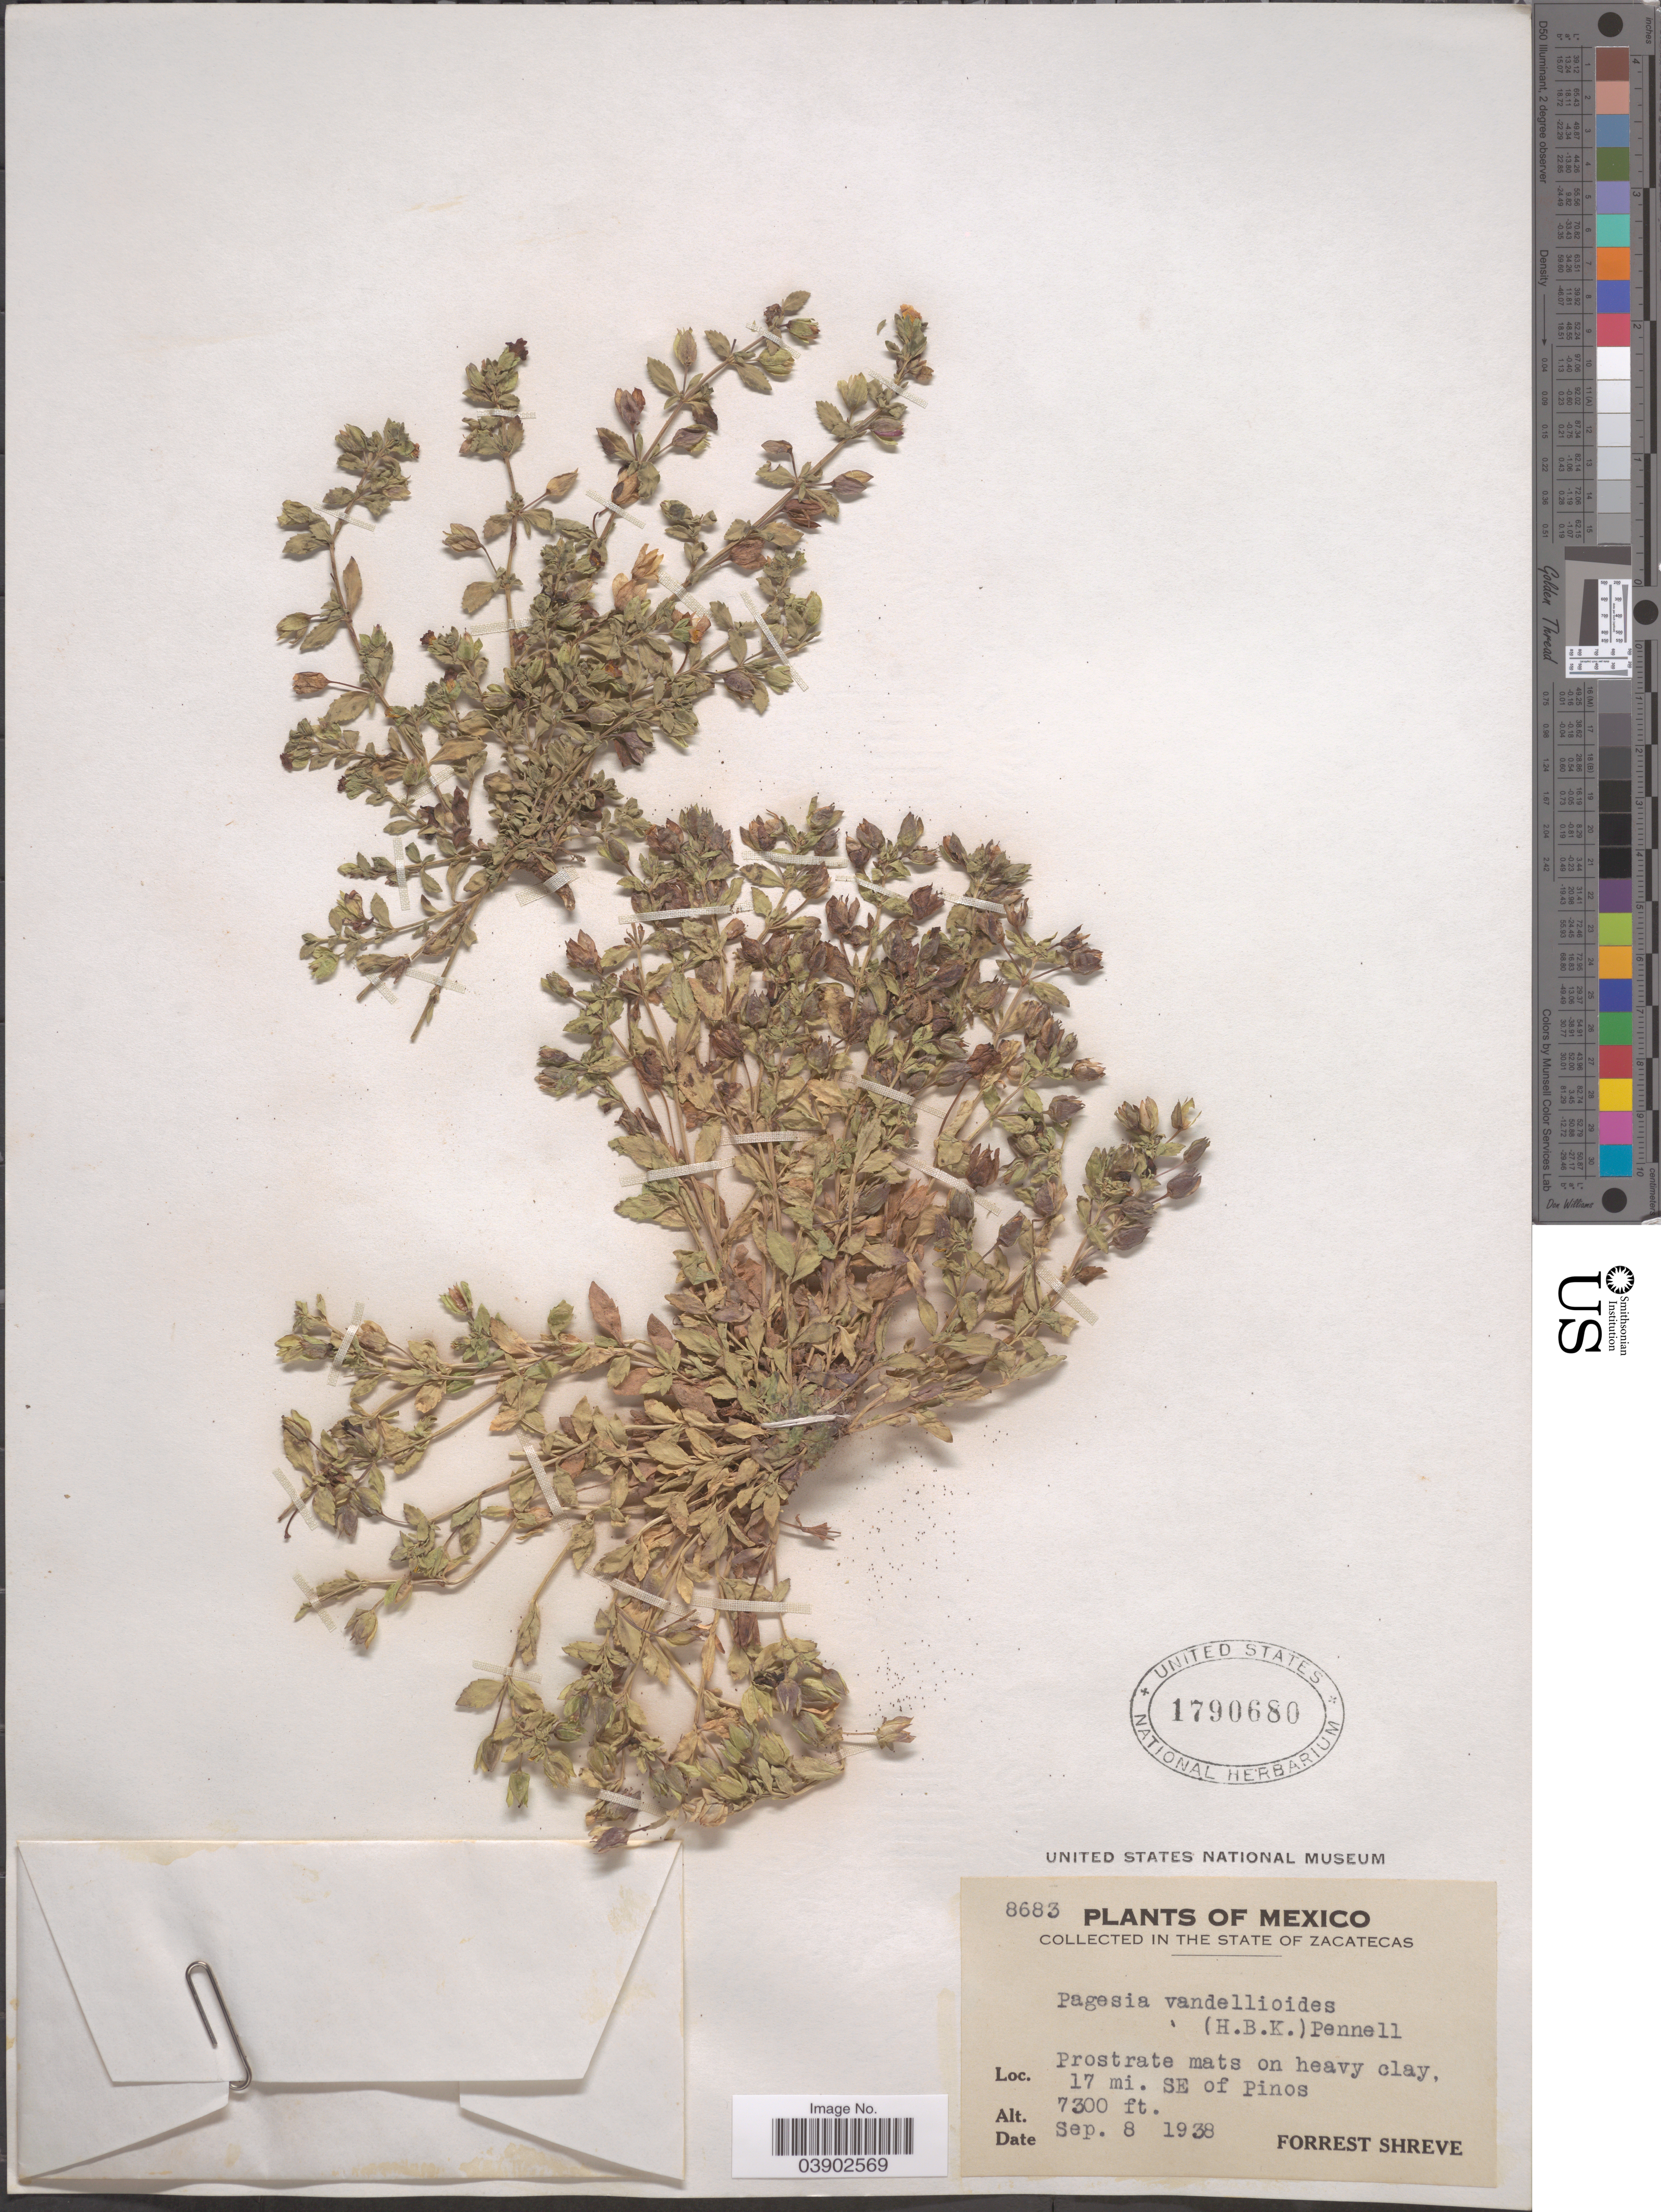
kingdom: Plantae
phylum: Tracheophyta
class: Magnoliopsida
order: Lamiales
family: Plantaginaceae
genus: Mecardonia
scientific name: Mecardonia procumbens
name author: (Mill.) Small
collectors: F. Shreve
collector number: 8683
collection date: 1938-09-08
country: Mexico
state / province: Zacatecas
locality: Prostate mats on heavy clay. 17 mi. SE of Pinos.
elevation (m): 2225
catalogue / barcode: US 1790680